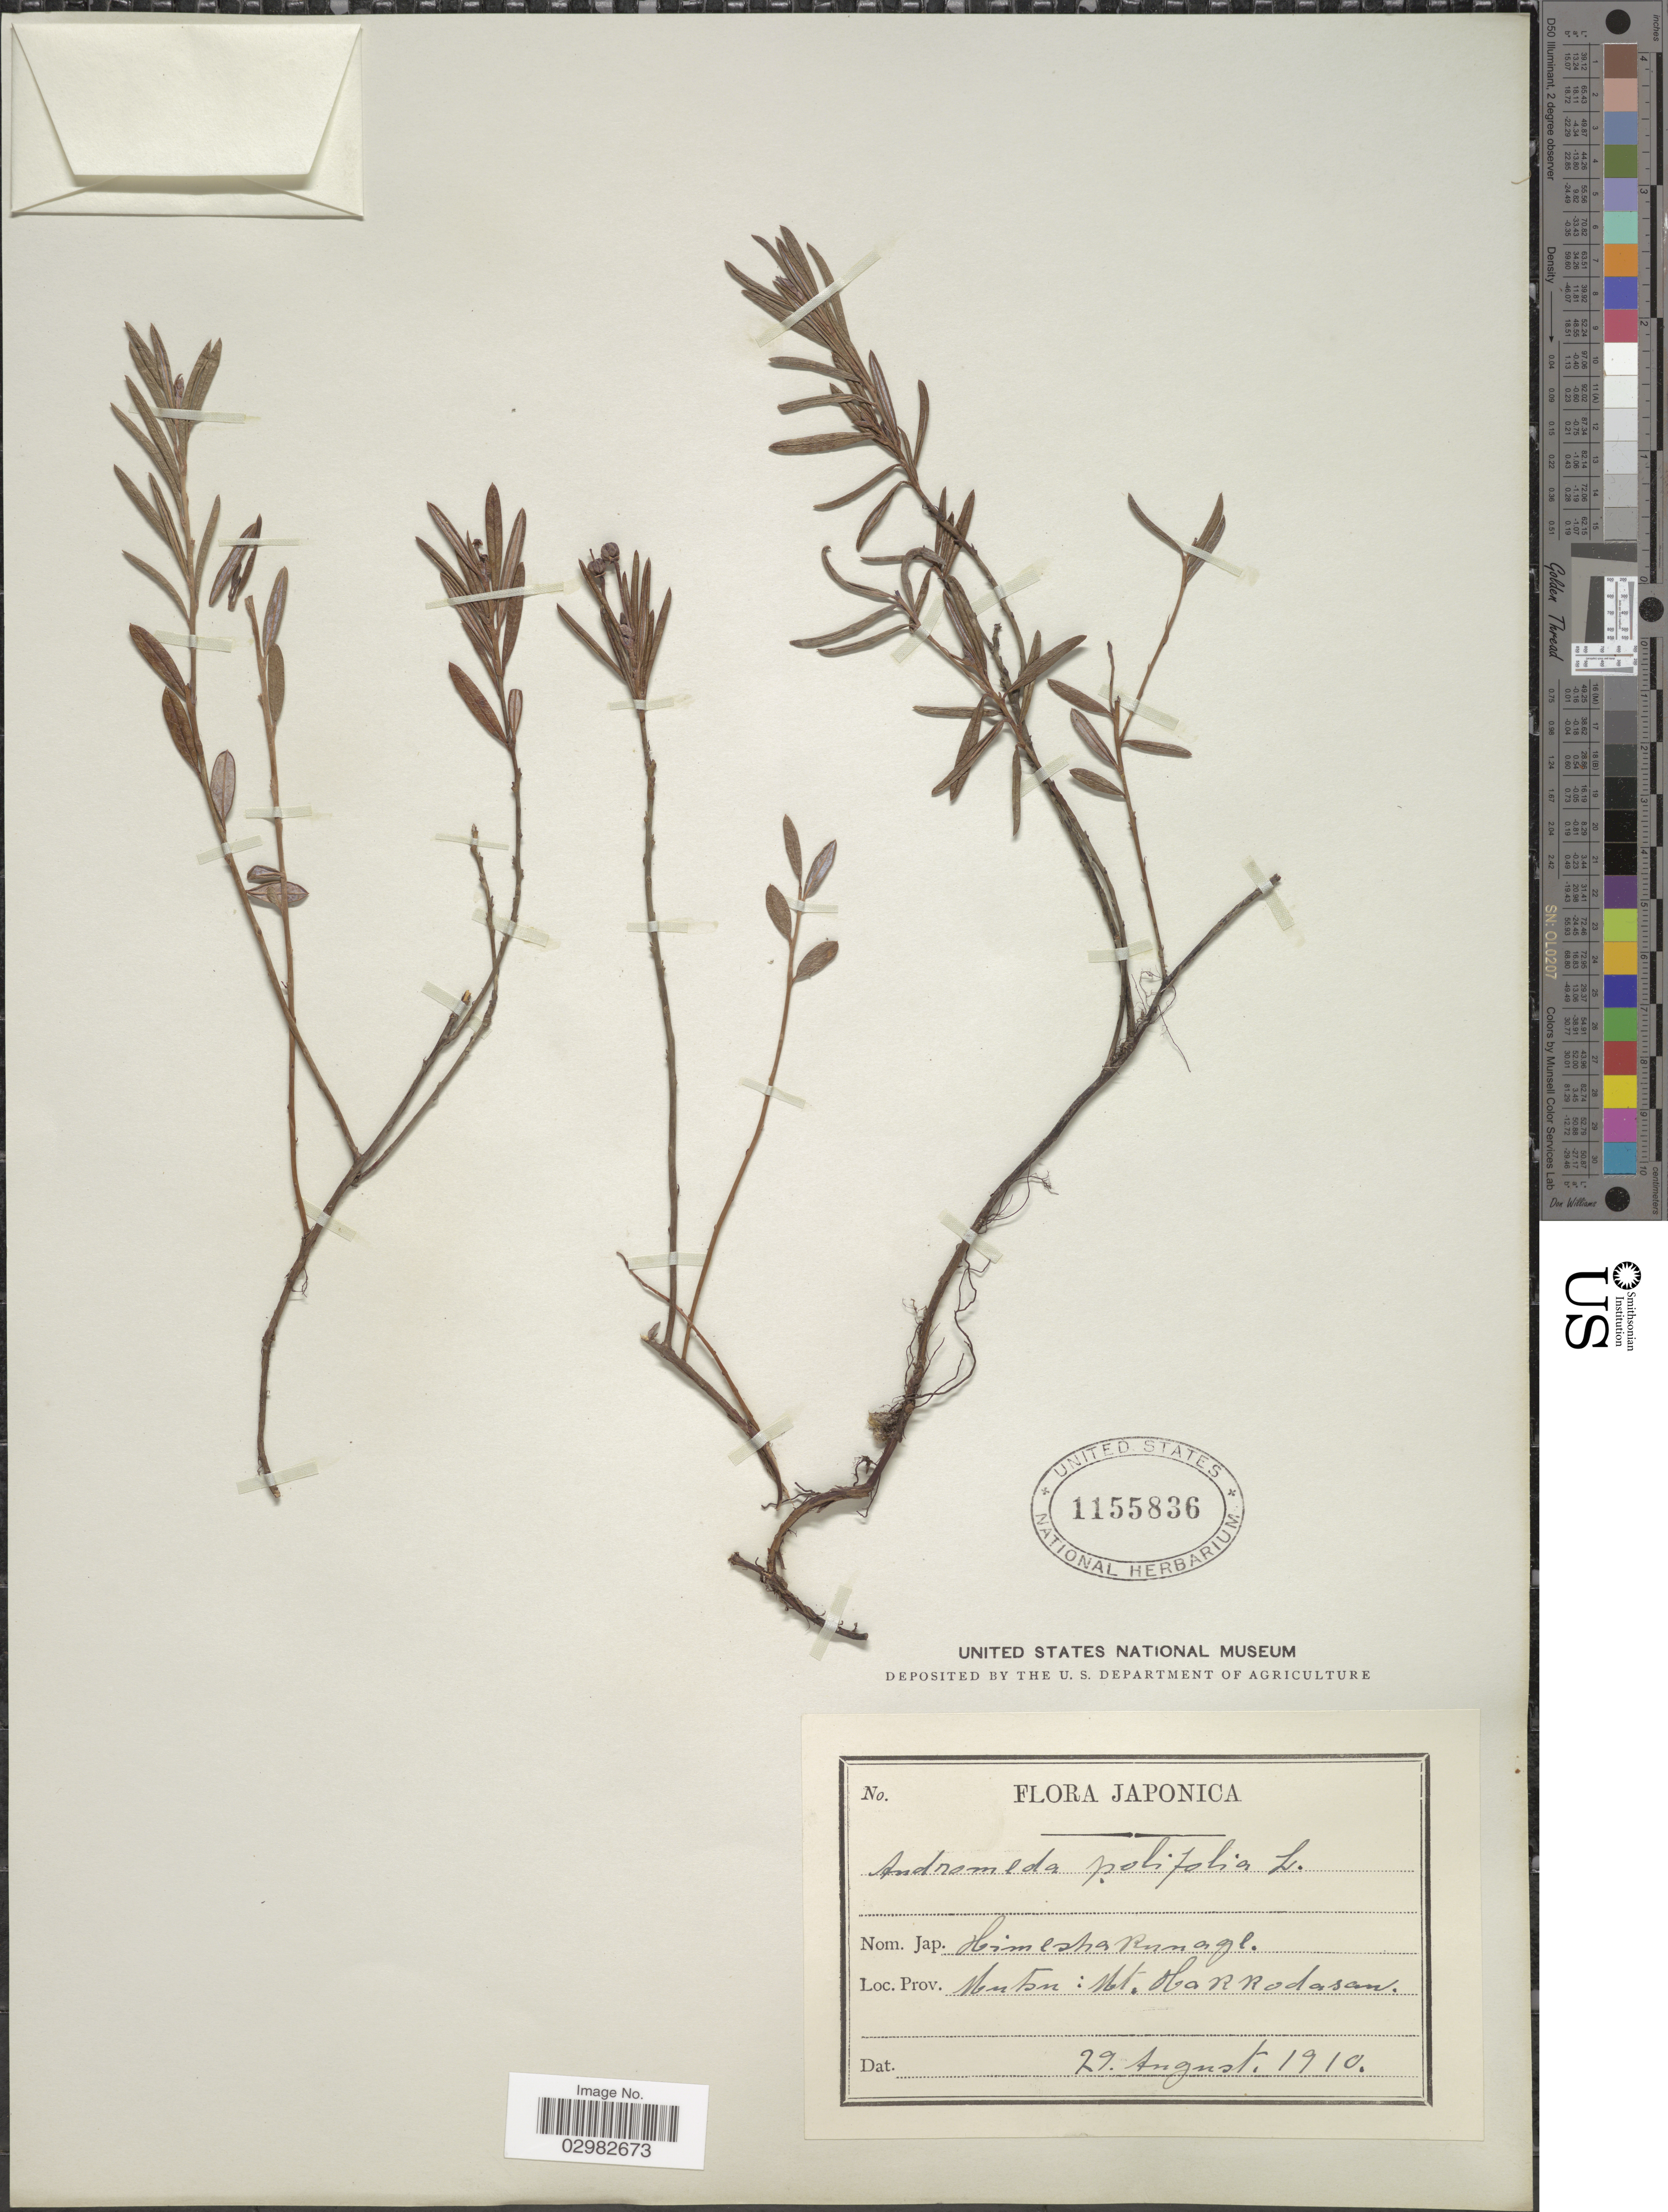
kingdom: Plantae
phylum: Tracheophyta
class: Magnoliopsida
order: Ericales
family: Ericaceae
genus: Andromeda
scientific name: Andromeda polifolia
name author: L.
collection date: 1910-08-29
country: Japan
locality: Mutsn: Mt. Hakkodasan.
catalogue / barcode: US 1155836